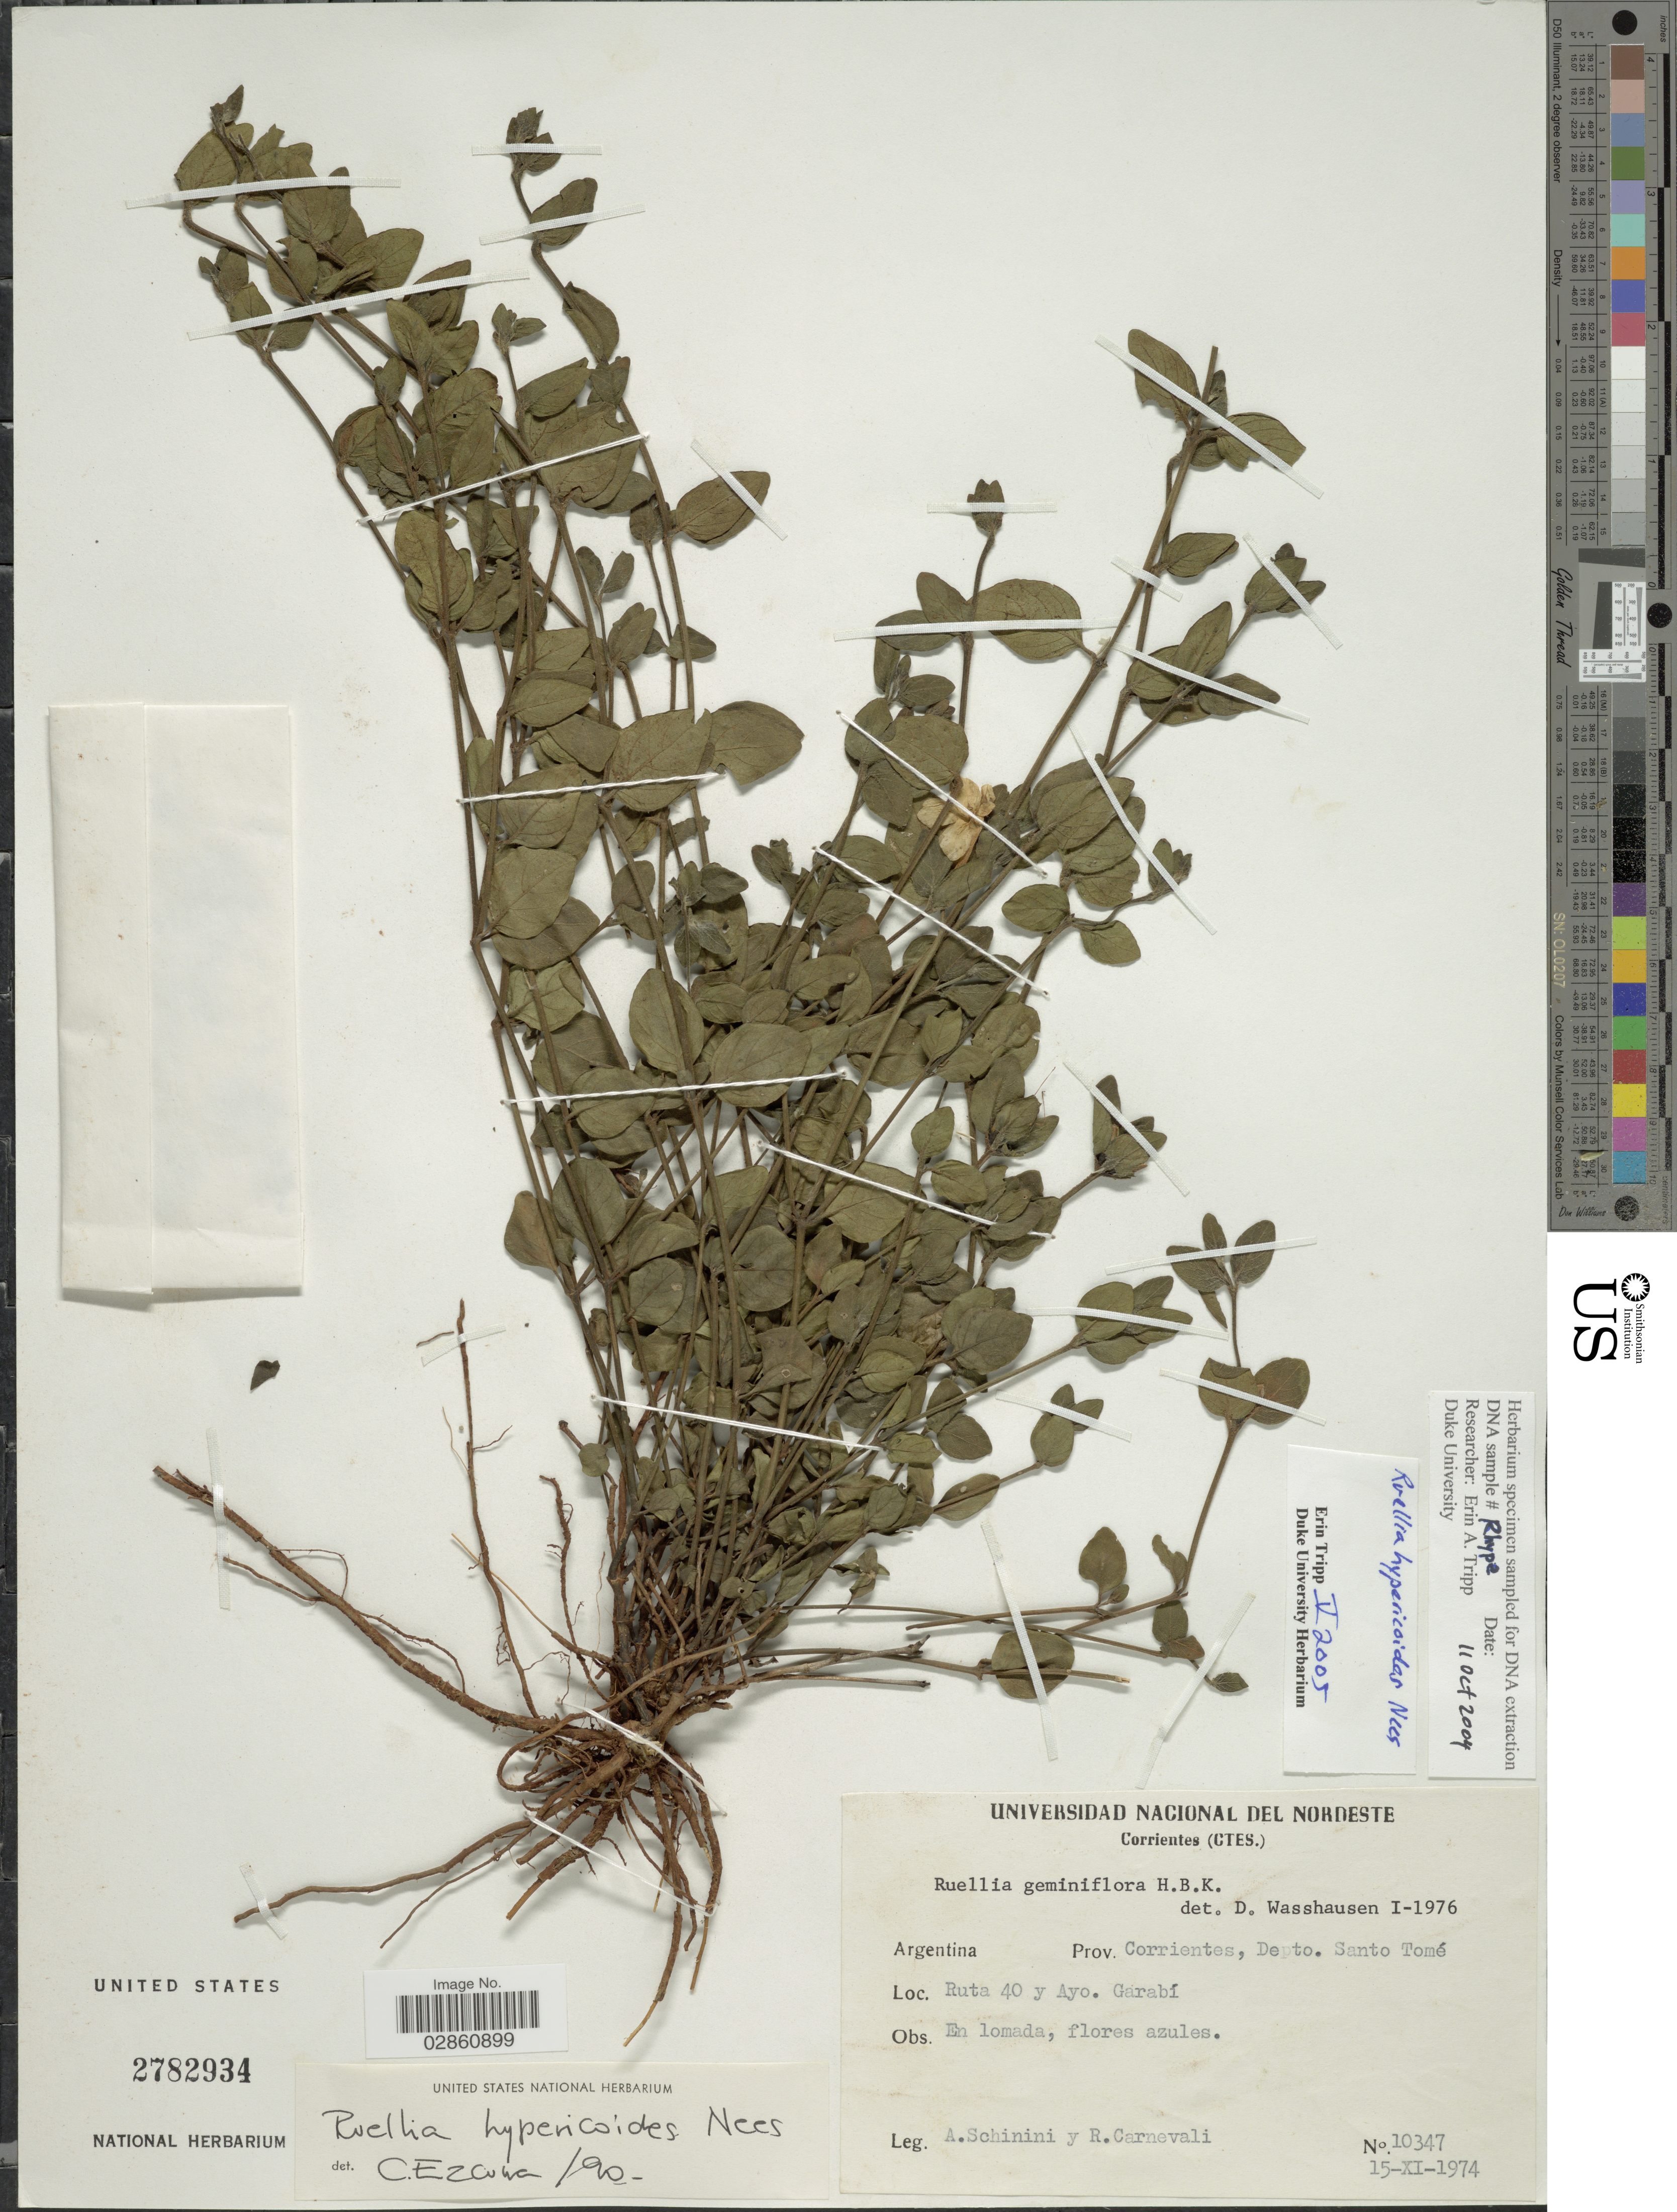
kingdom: Plantae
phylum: Tracheophyta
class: Magnoliopsida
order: Lamiales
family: Acanthaceae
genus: Ruellia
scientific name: Ruellia hypericoides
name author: (Nees) Lindau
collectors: A. Schinini & R. Carnevali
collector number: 10347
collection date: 1974-11-15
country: Argentina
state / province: Corrientes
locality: Prov. Corrientes, Depto. Santo Tomé. Ruta 40 y Ayo. Garabí.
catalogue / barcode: US 2782934